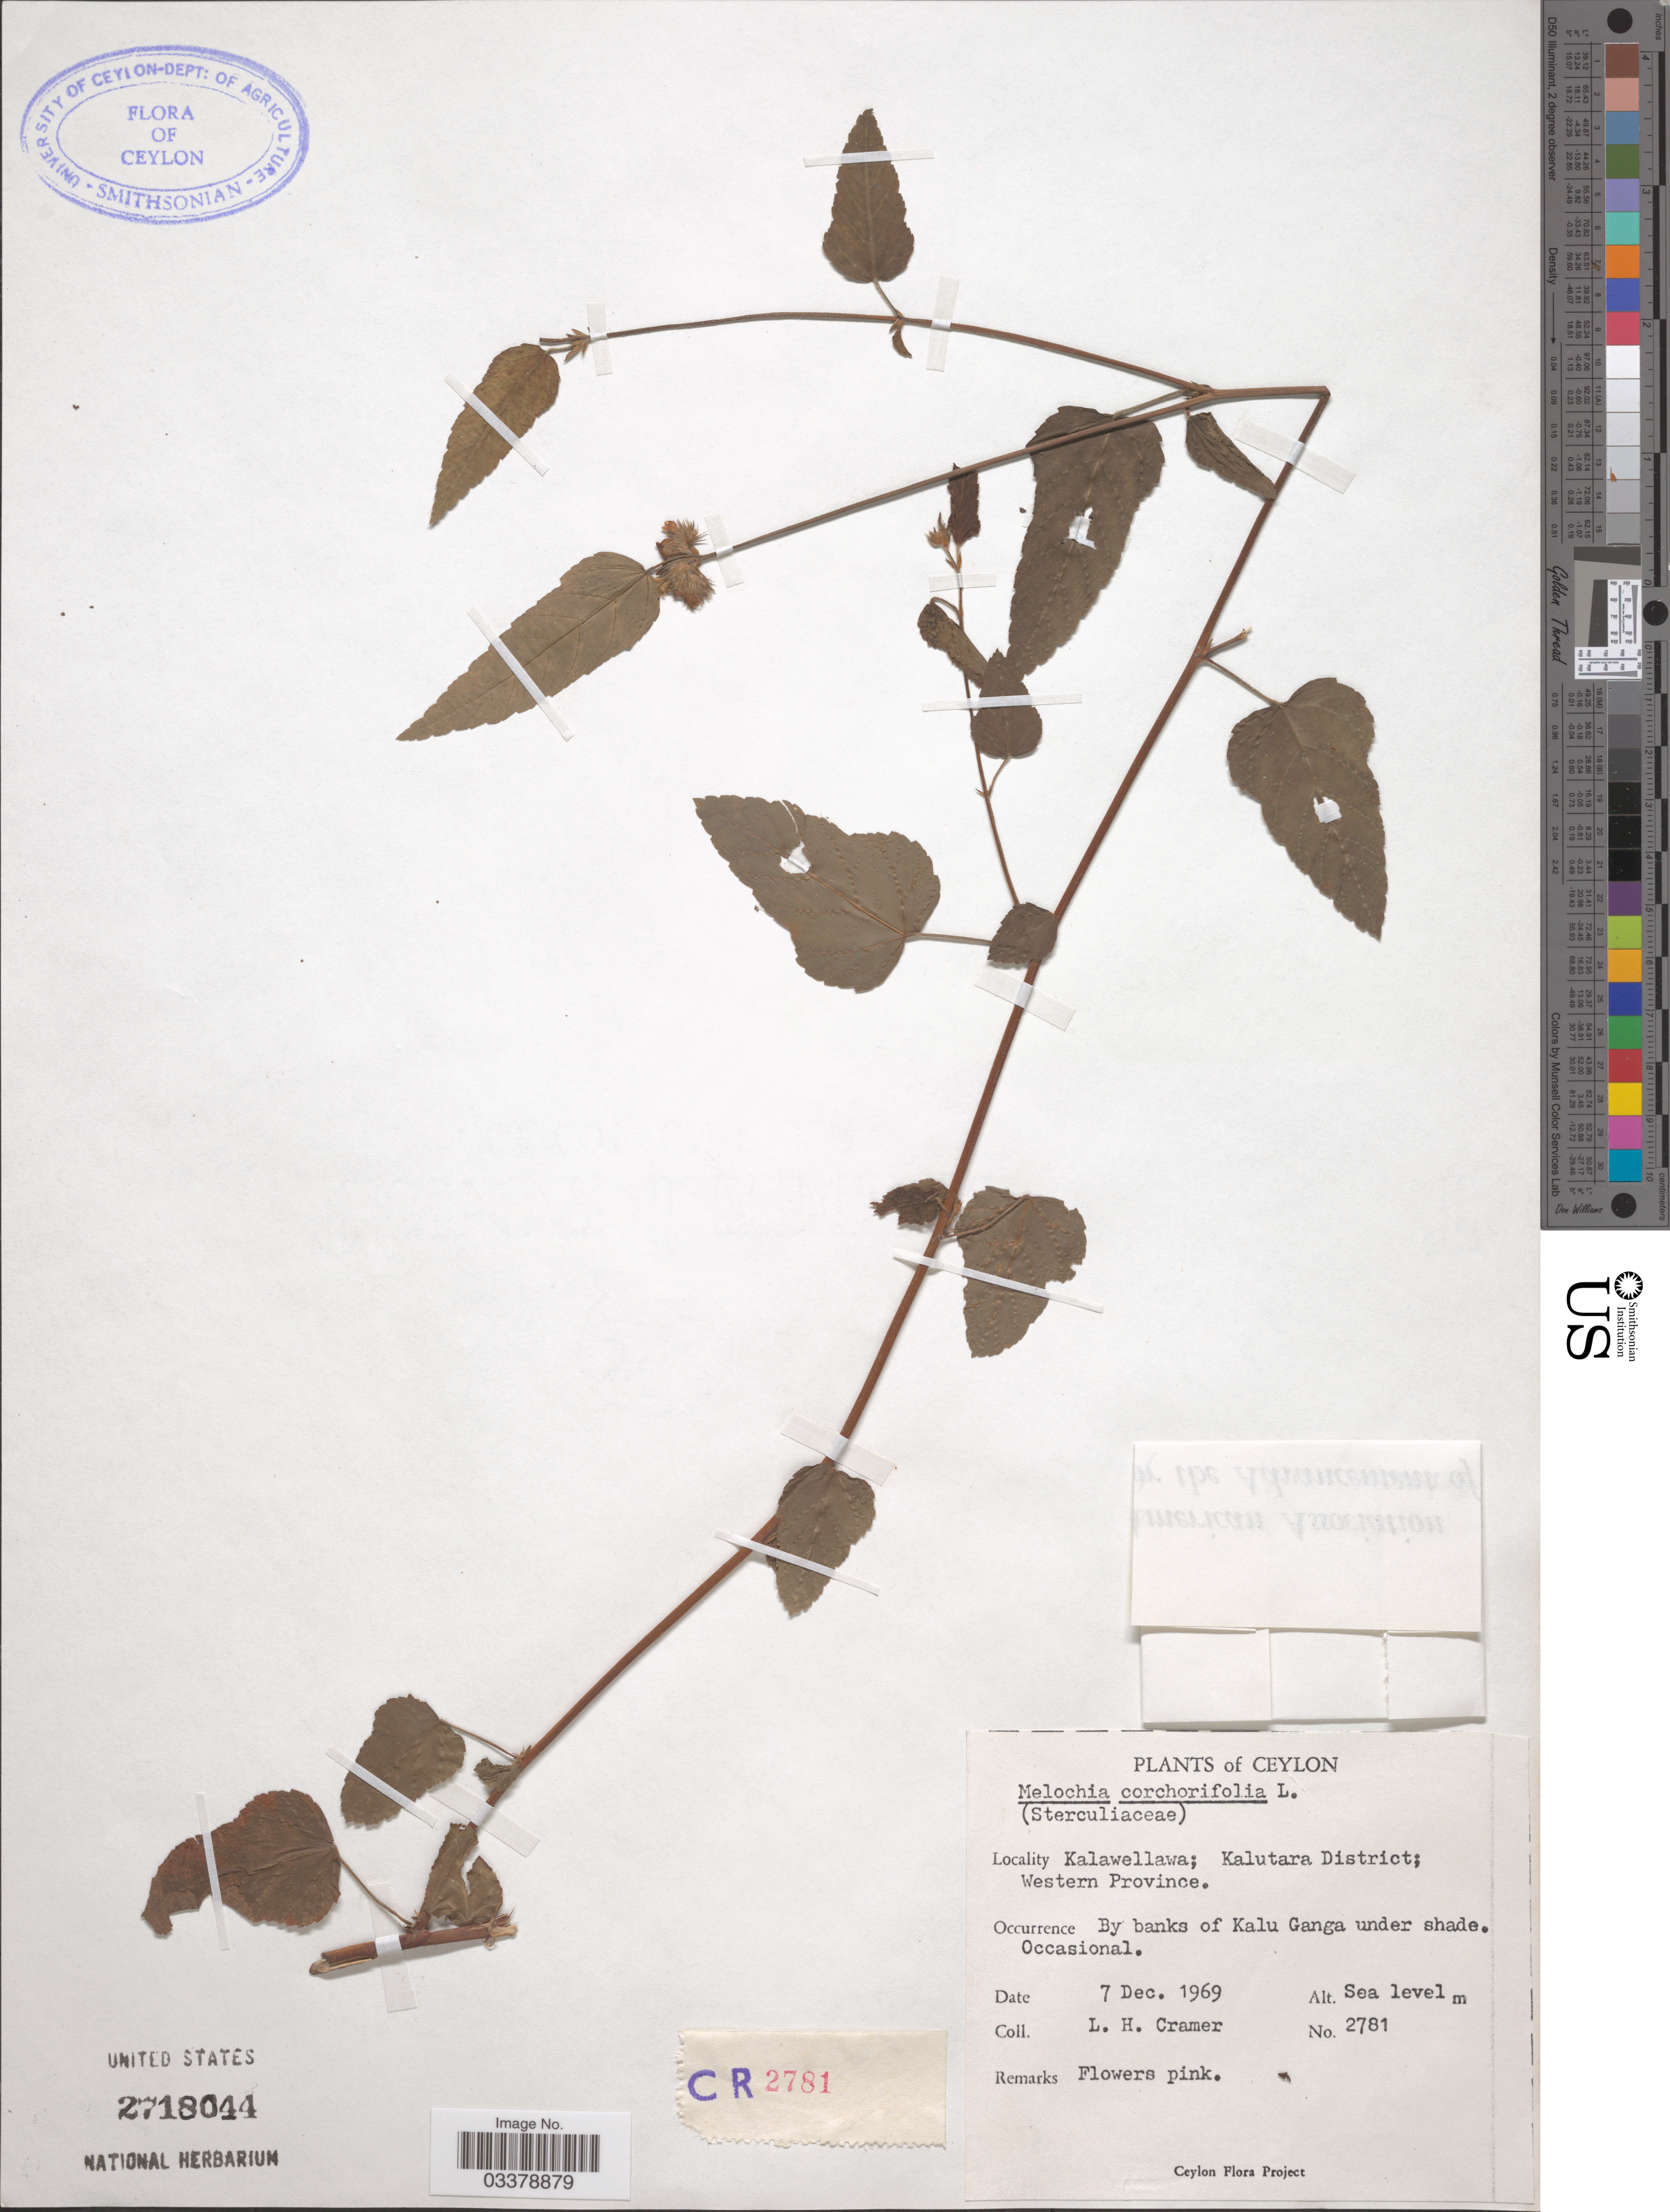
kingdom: Plantae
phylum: Tracheophyta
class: Magnoliopsida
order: Malvales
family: Malvaceae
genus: Melochia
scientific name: Melochia corchorifolia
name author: L.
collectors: L. H. Cramer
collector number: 2781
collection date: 1969-12-07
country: Sri Lanka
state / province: Western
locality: Ceylon, Kalawellawa; Kalutara District; By banks of Kalu Ganga under shade.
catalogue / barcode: US 2718044